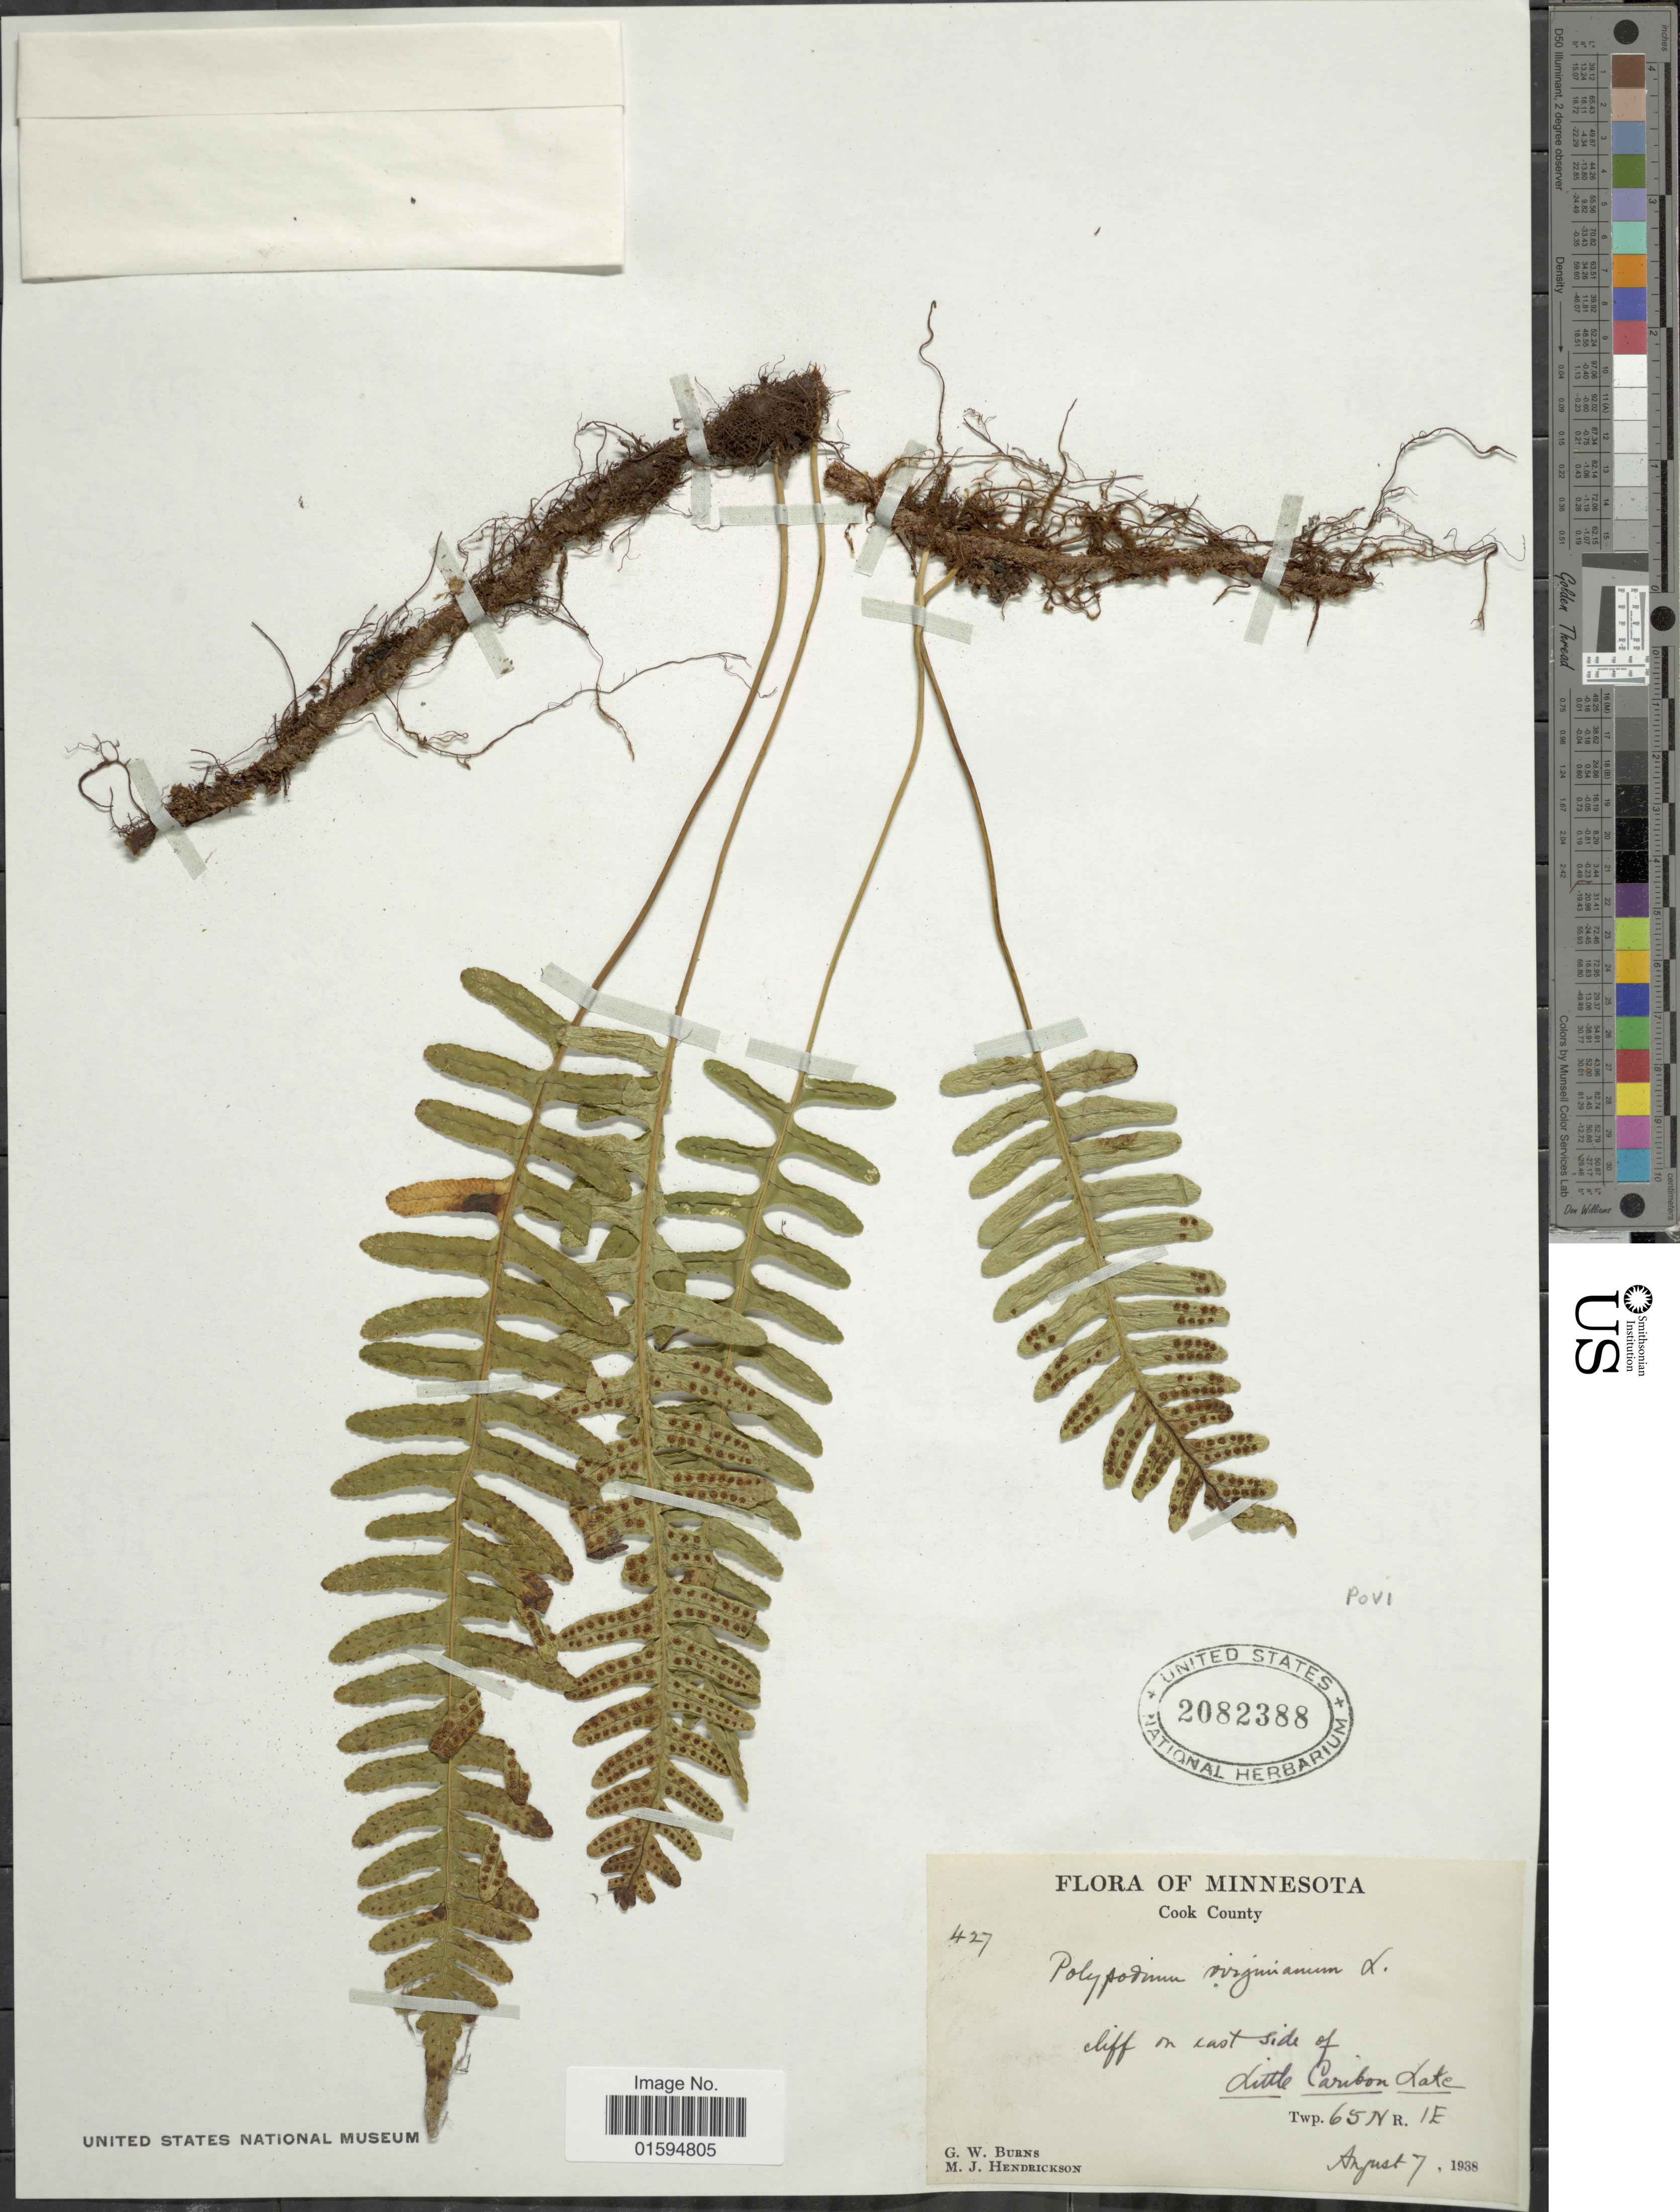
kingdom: Plantae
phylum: Tracheophyta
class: Polypodiopsida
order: Polypodiales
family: Polypodiaceae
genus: Polypodium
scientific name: Polypodium virginianum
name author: L.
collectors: G. Burns & M. Hendrickson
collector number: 427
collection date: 1938-08-07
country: United States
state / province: Minnesota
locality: Cook County, Cliff on east side of Little Caribon Lake, Twp. 65 N R. 1E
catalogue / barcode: US 2082388